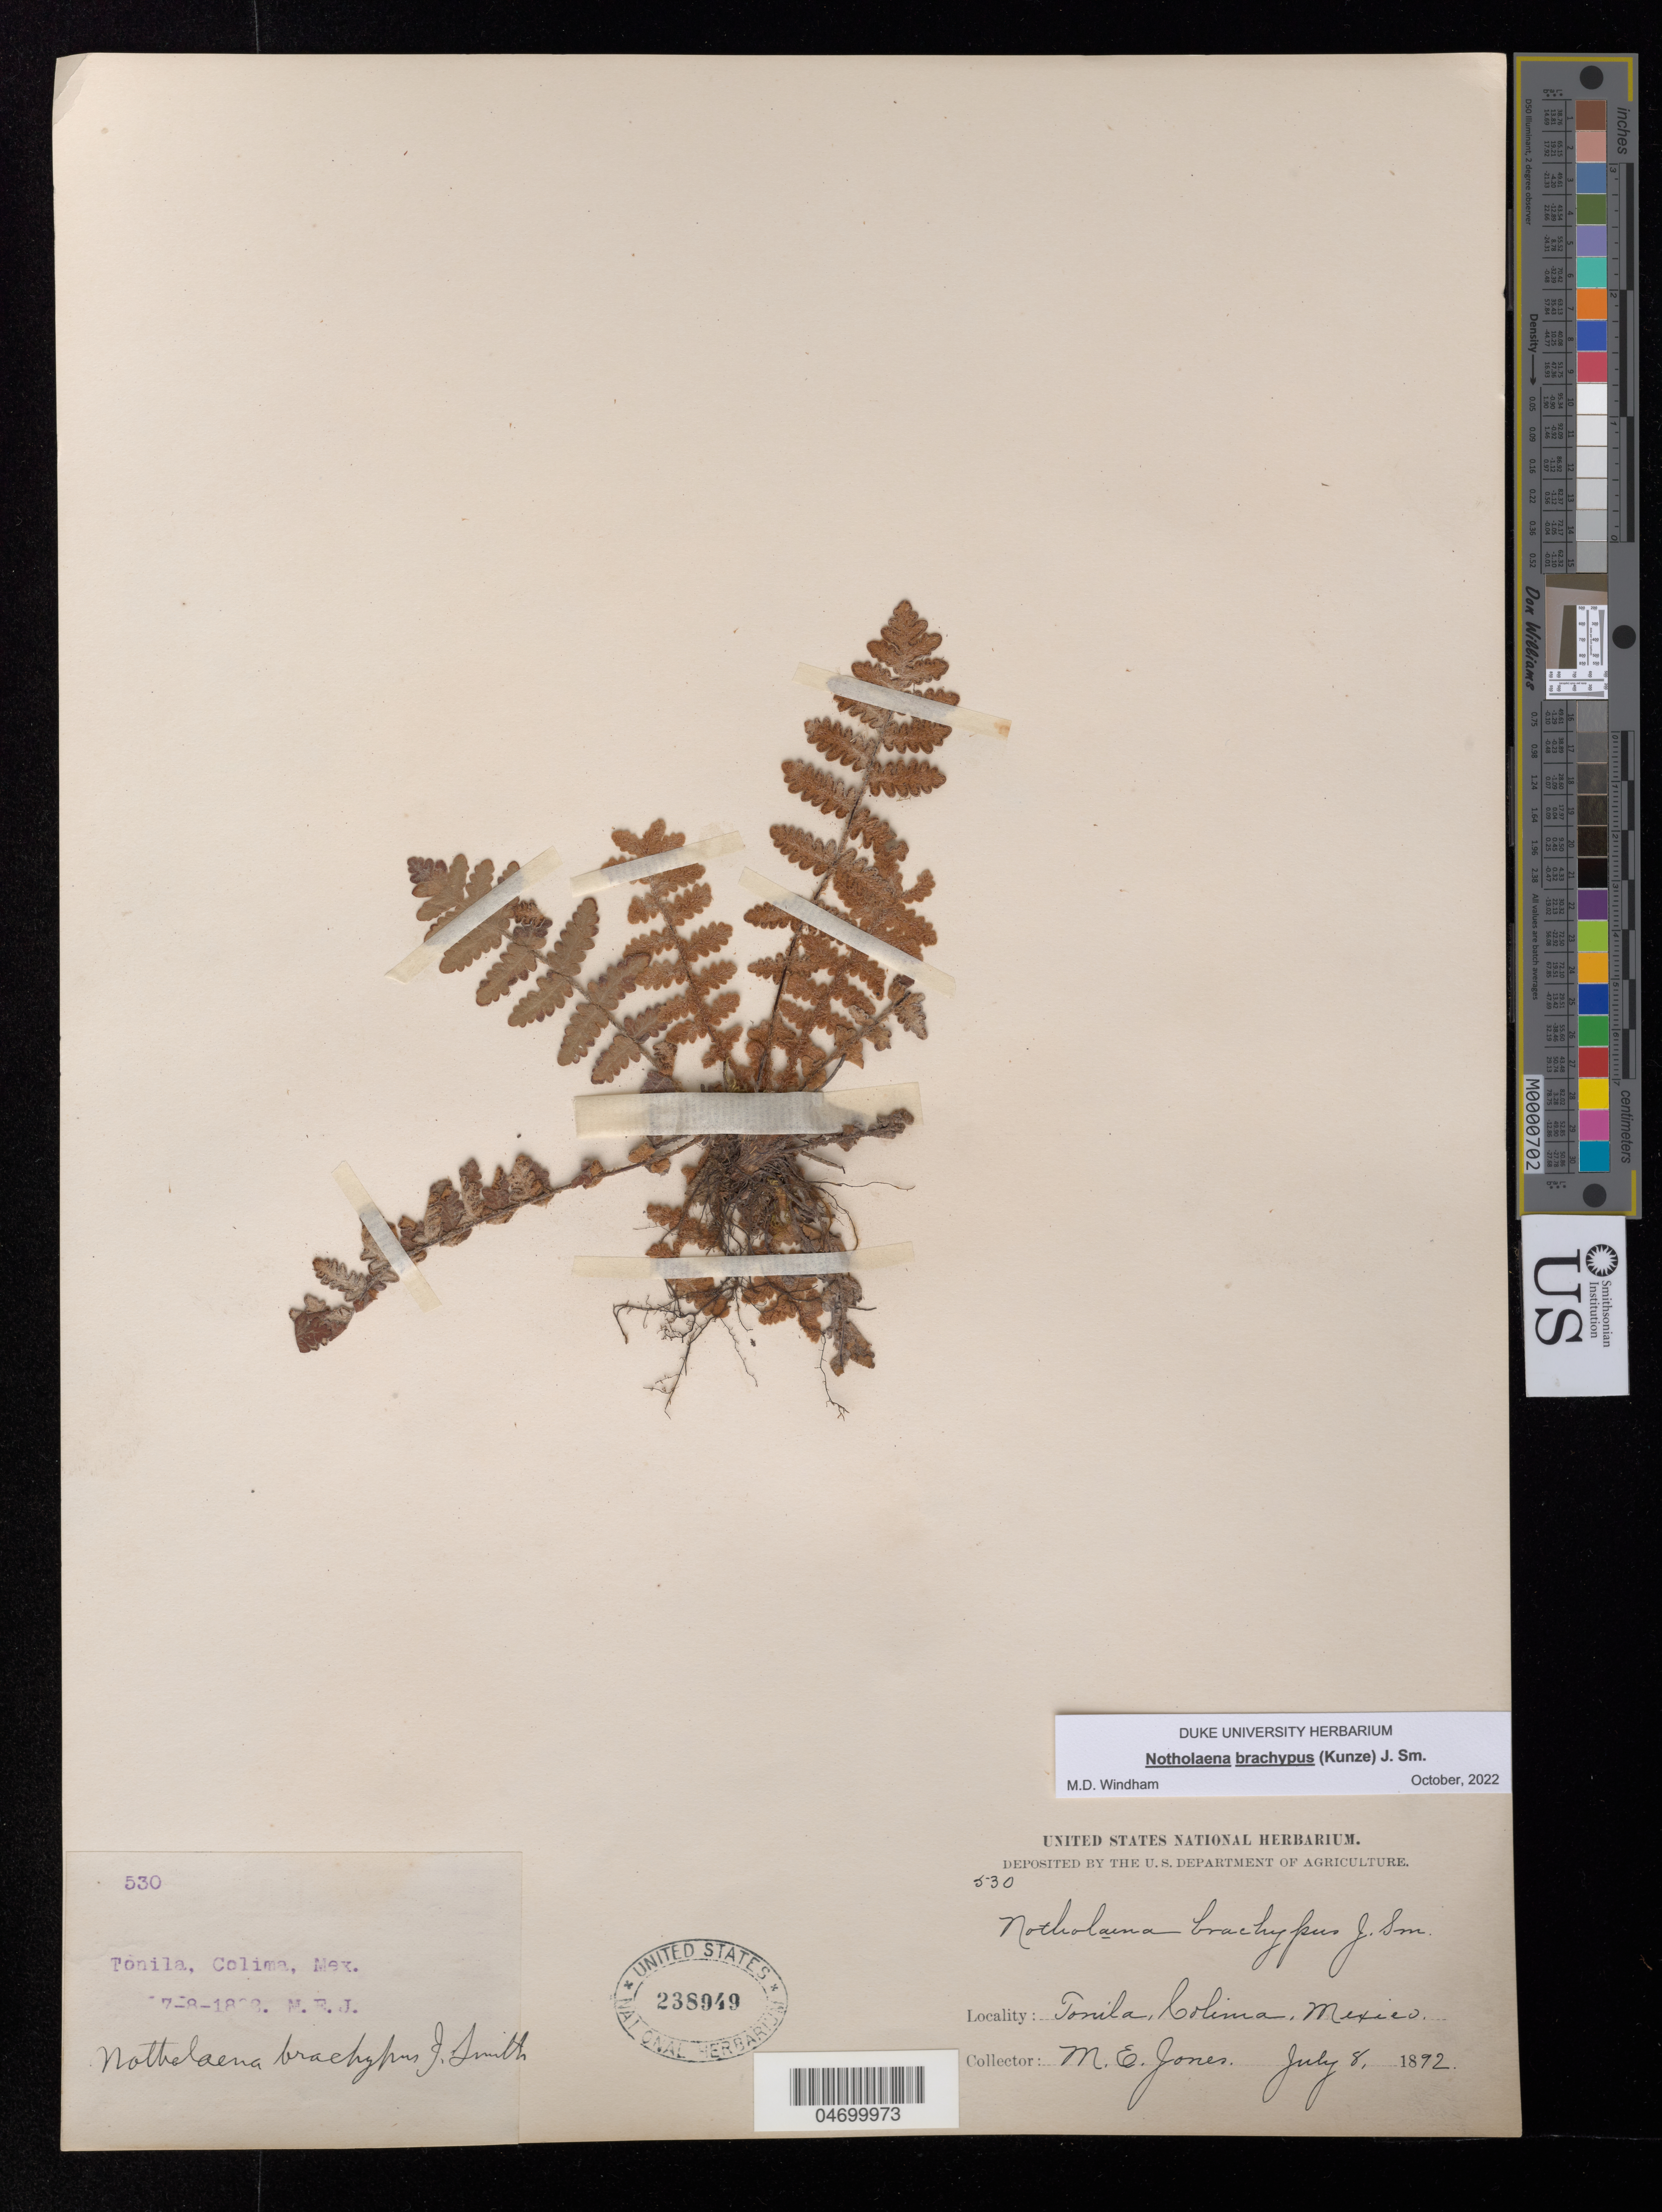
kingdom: Plantae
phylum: Tracheophyta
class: Polypodiopsida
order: Polypodiales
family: Pteridaceae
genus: Notholaena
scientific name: Notholaena brachypus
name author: (Kunze) J. Sm.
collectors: M. E. Jones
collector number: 530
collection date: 1892-07-08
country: Mexico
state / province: Colima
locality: Tonila.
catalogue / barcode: US 238949